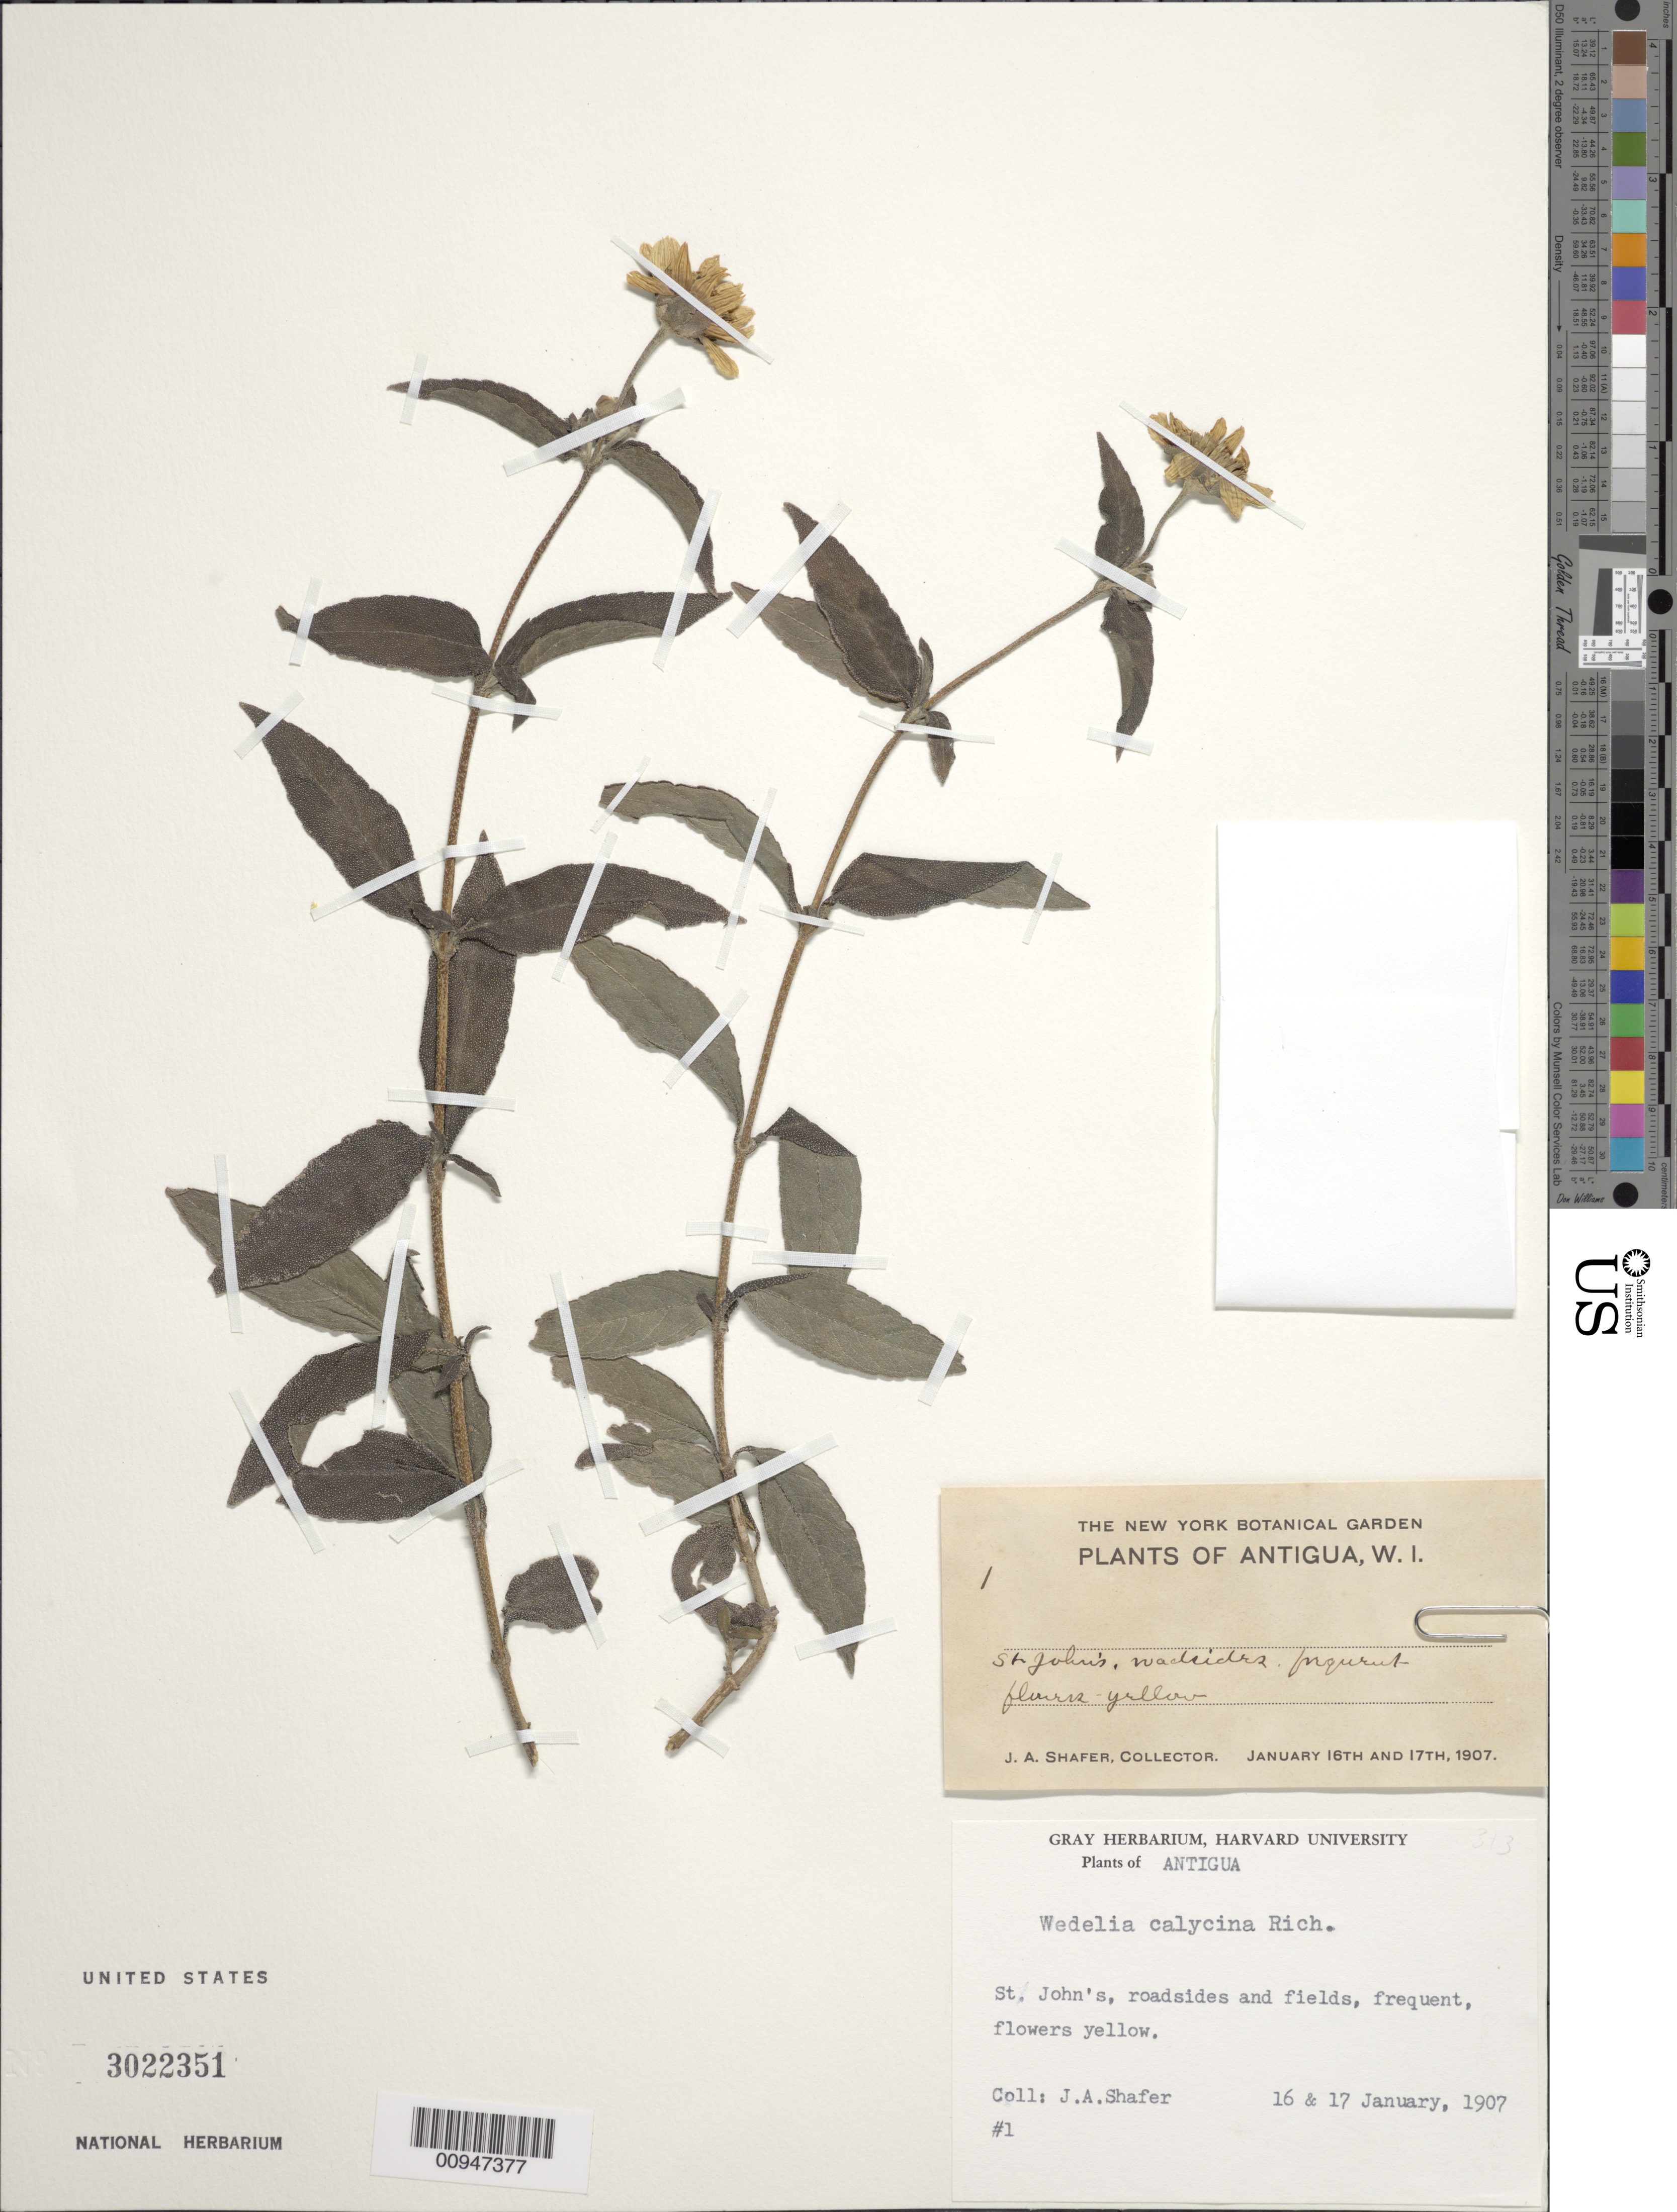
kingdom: Plantae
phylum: Tracheophyta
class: Magnoliopsida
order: Asterales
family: Asteraceae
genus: Wedelia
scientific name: Wedelia calycina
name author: Rich.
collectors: J. A. Shafer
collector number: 1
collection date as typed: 16 Jan 1907 and 17 Jan 1907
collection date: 1907-01-16,1907-01-17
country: Antigua and Barbuda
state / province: Saint John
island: Antigua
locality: St. John's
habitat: Roadsides and fields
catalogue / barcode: US 3022351